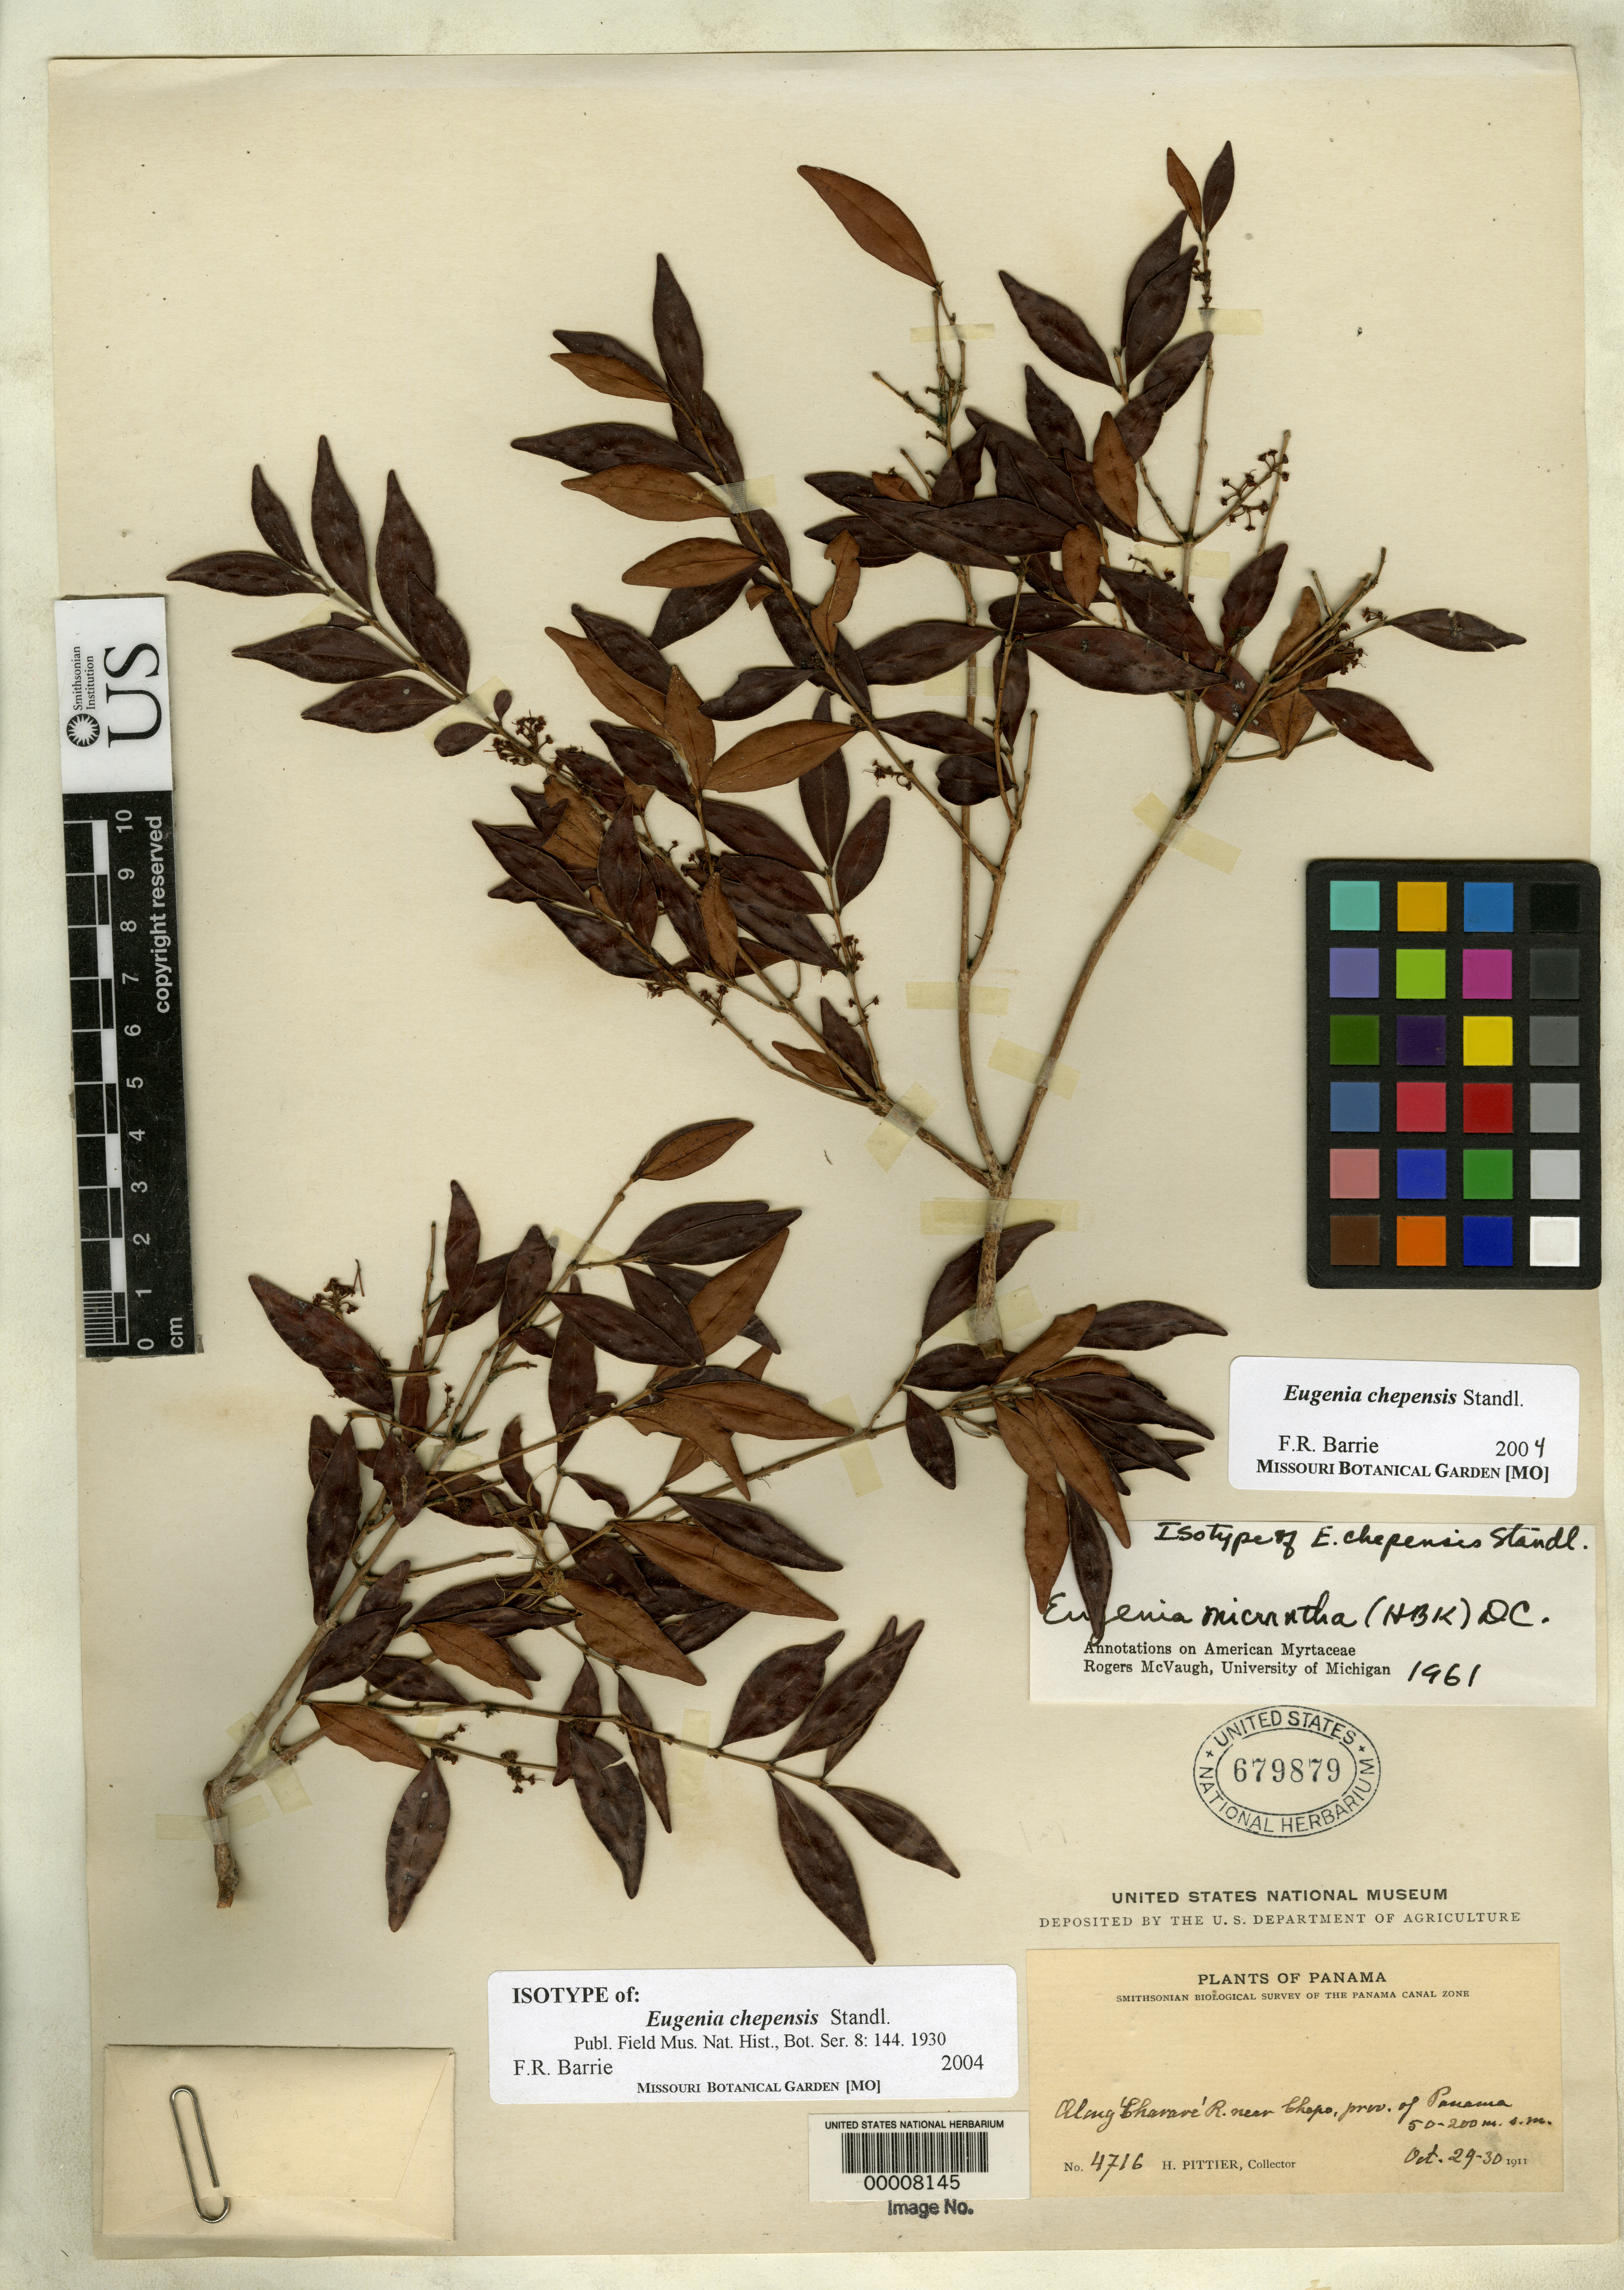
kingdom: Plantae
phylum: Tracheophyta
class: Magnoliopsida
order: Myrtales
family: Myrtaceae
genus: Eugenia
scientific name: Eugenia chepensis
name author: Standl.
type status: Isotype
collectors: H. F. Pittier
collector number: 4716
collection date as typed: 29 Oct 1911 to 30 Oct 1911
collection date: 1911-10-29/1911-10-30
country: Panama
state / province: Panamá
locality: Charave River near Chepo.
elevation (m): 50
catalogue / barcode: US 679879